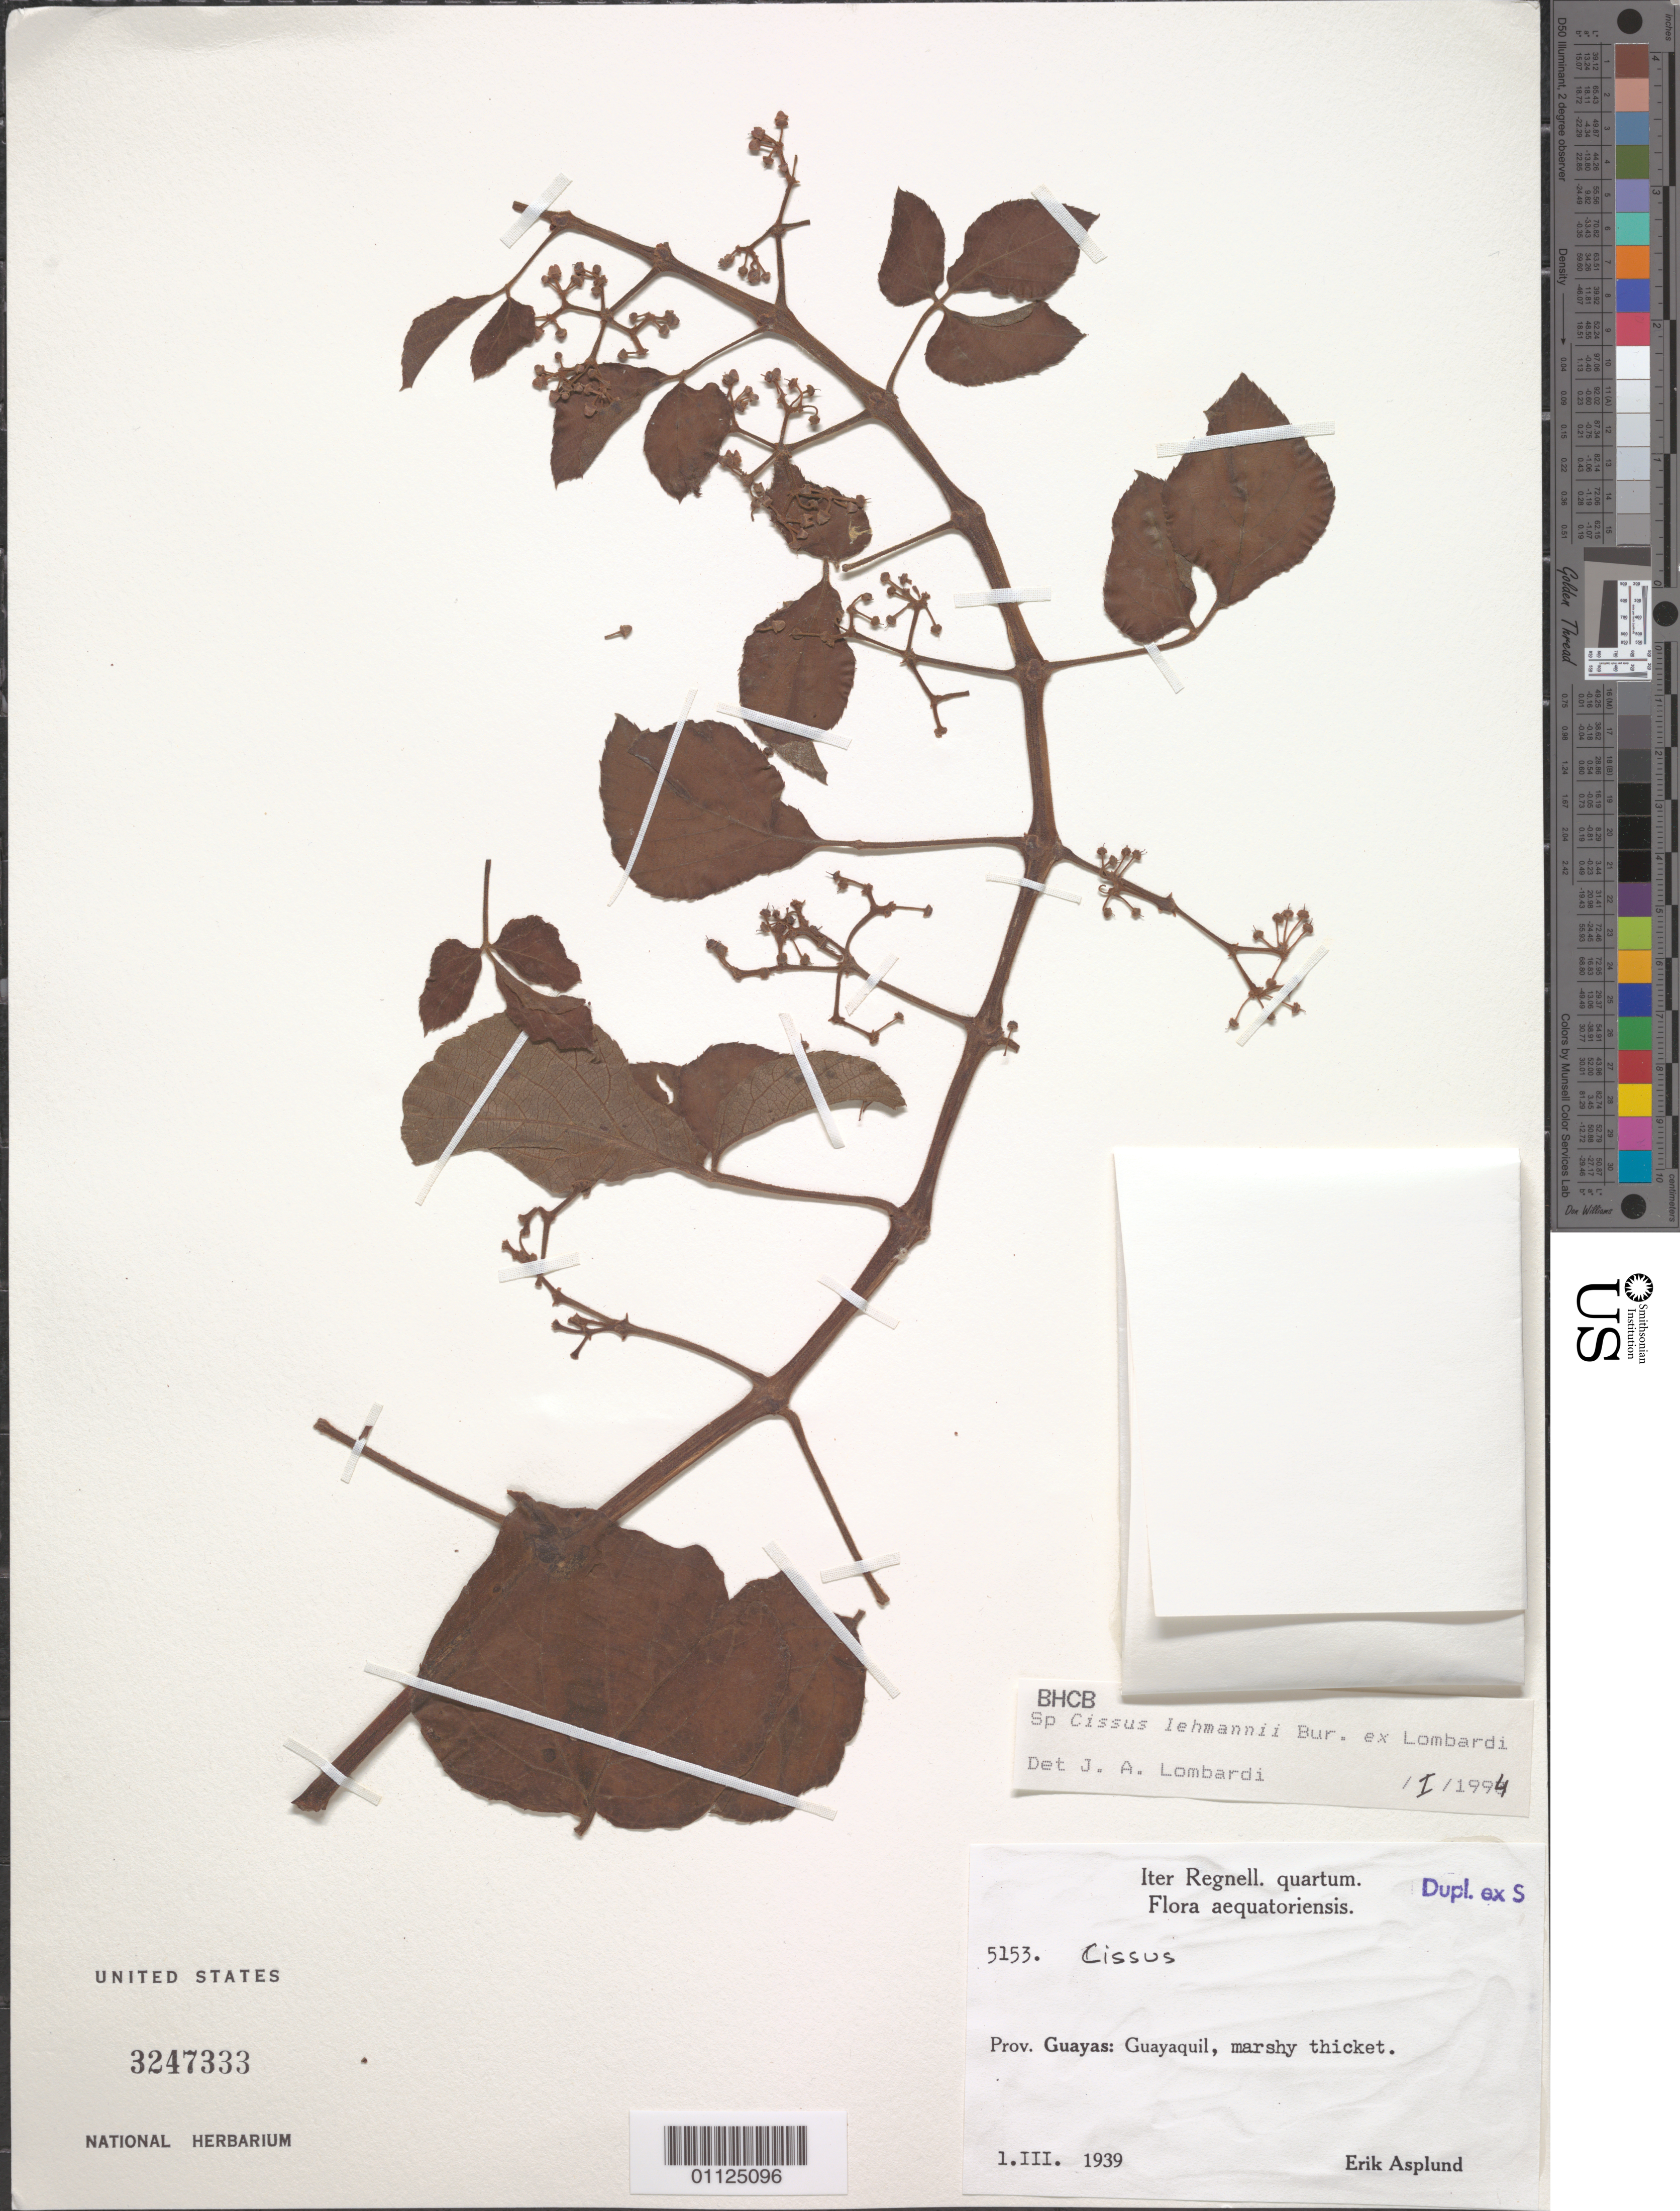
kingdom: Plantae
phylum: Tracheophyta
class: Magnoliopsida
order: Vitales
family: Vitaceae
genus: Cissus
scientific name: Cissus lehmannii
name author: Burret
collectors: E. Asplund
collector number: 5153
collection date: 1939-03-01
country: Ecuador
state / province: Guayas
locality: Guayaquil.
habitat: Marshy thicket.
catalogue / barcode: US 3247333